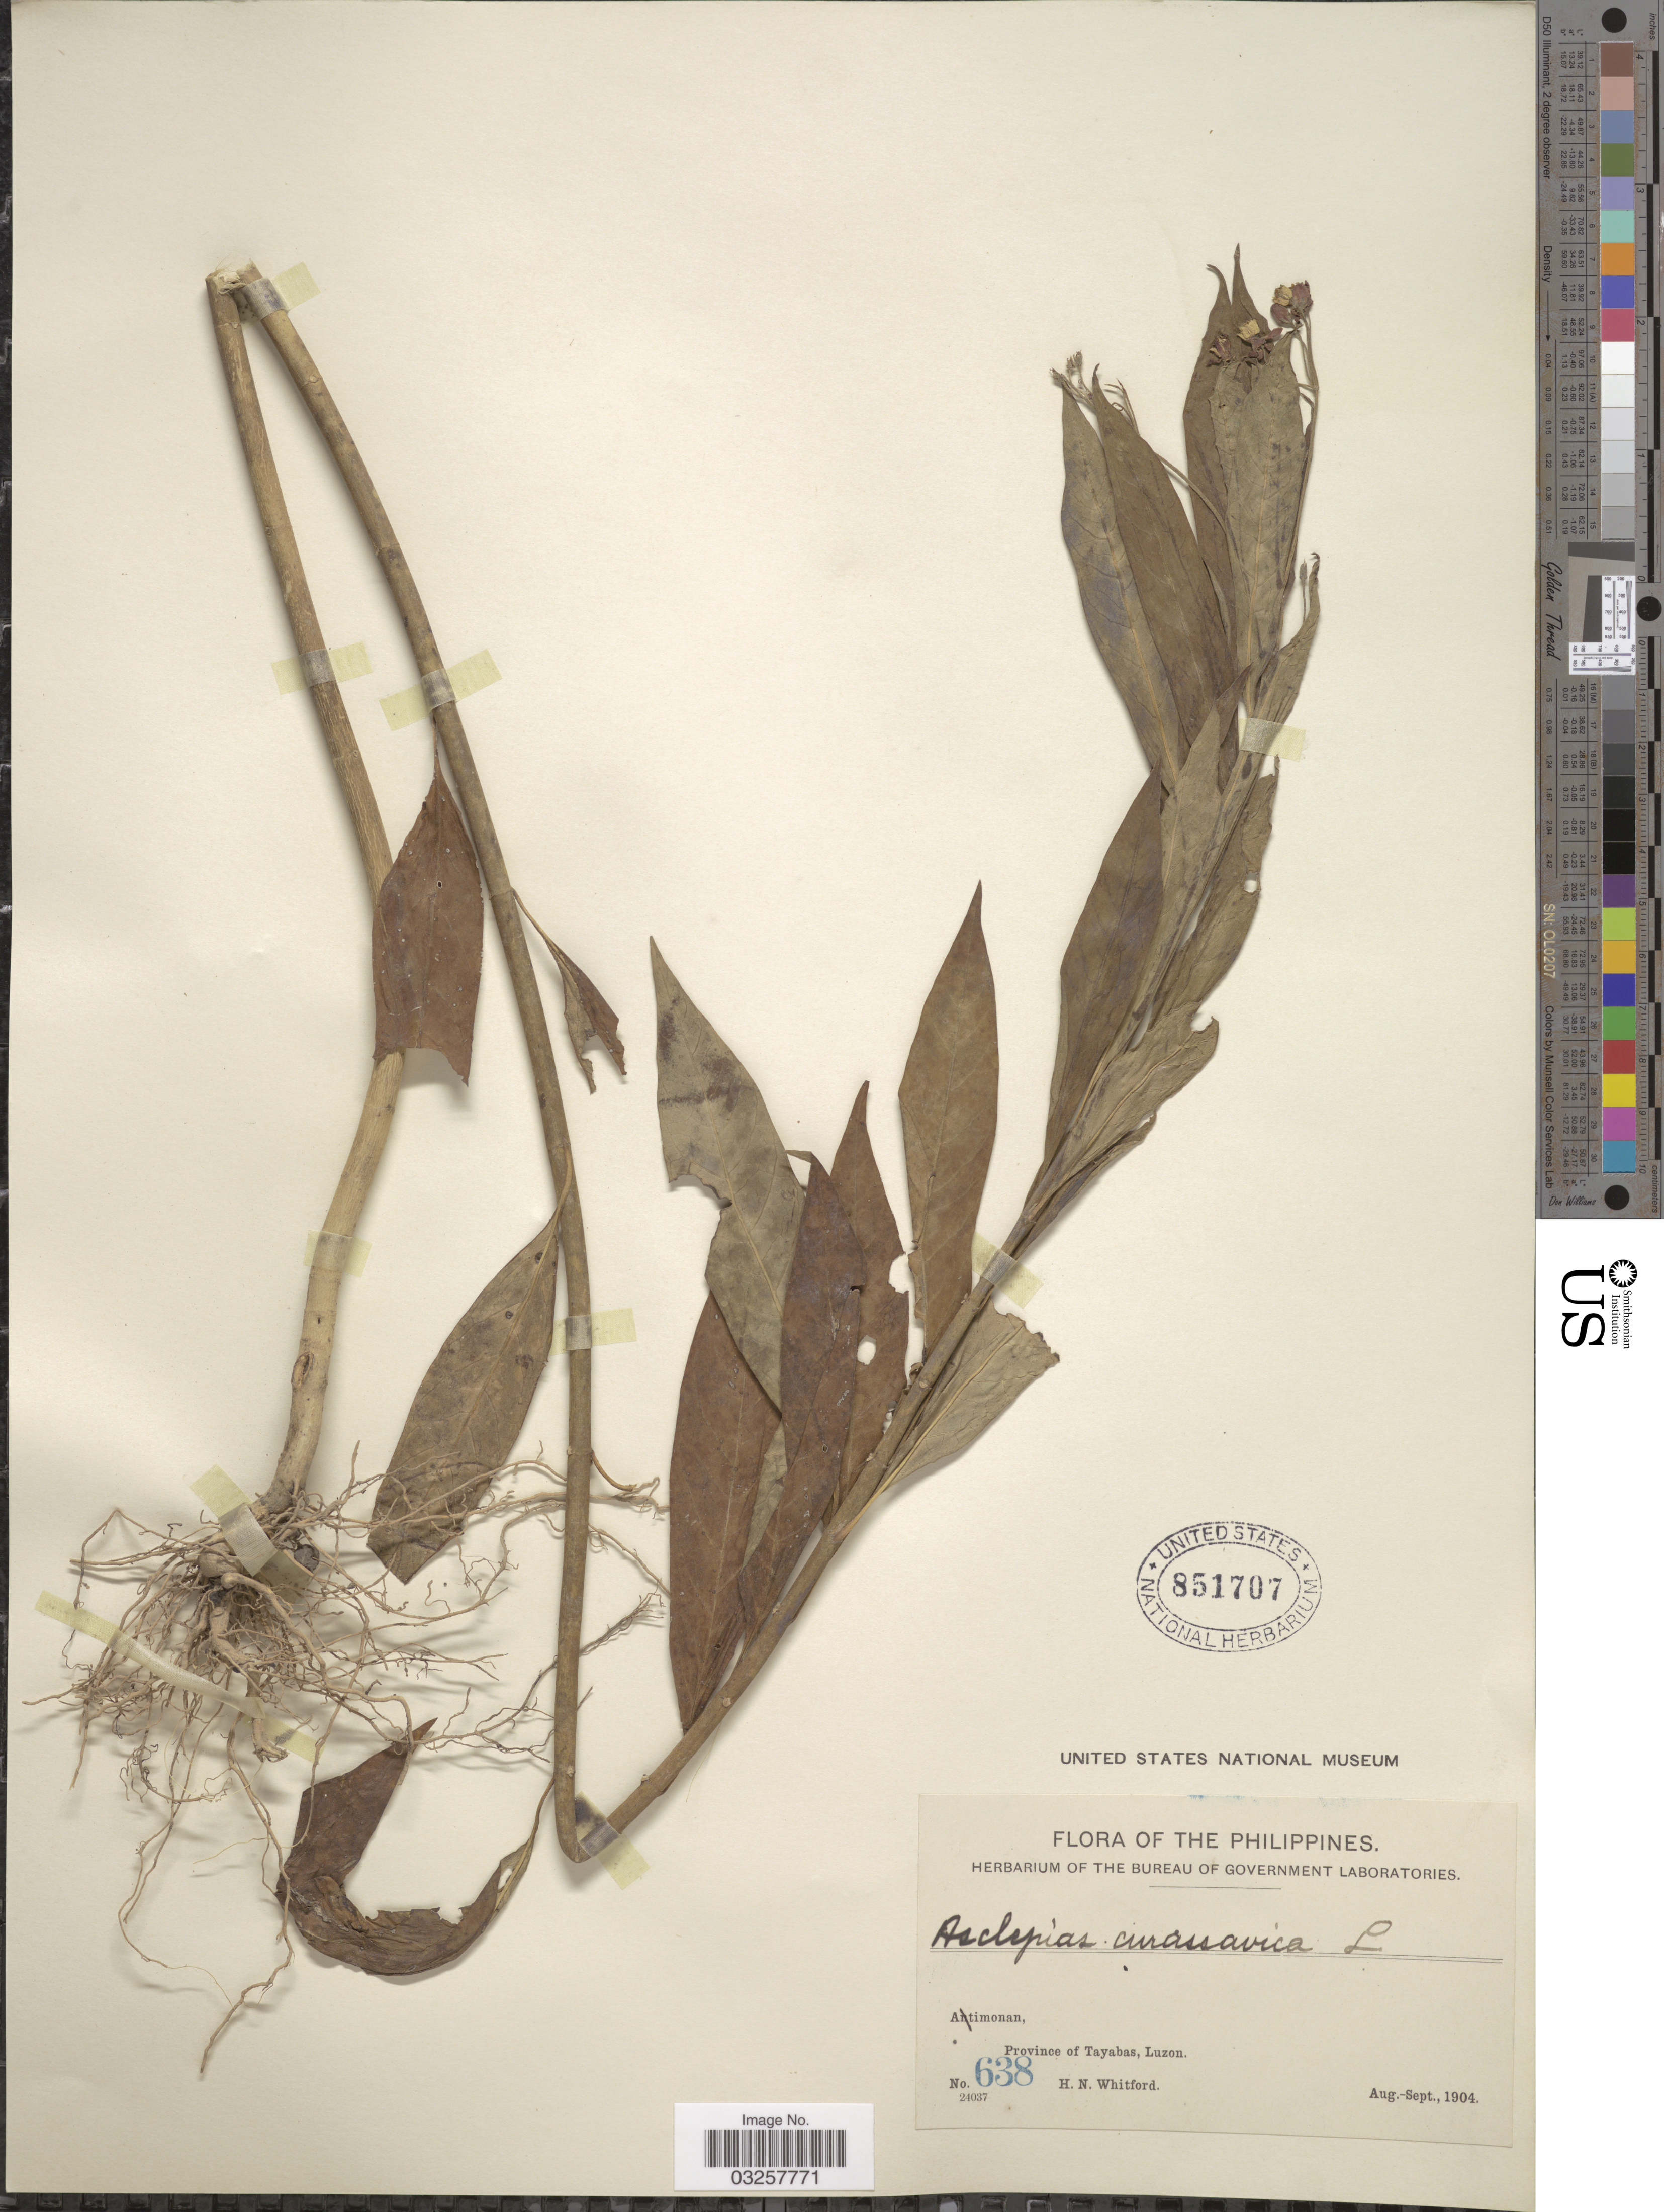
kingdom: Plantae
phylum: Tracheophyta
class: Magnoliopsida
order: Gentianales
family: Apocynaceae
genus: Asclepias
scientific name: Asclepias curassavica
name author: L.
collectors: H. N. Whitford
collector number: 638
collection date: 1904-08/1904-09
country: Philippines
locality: Atimonan, Province of Tayabas, Luzon.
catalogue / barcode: US 851707